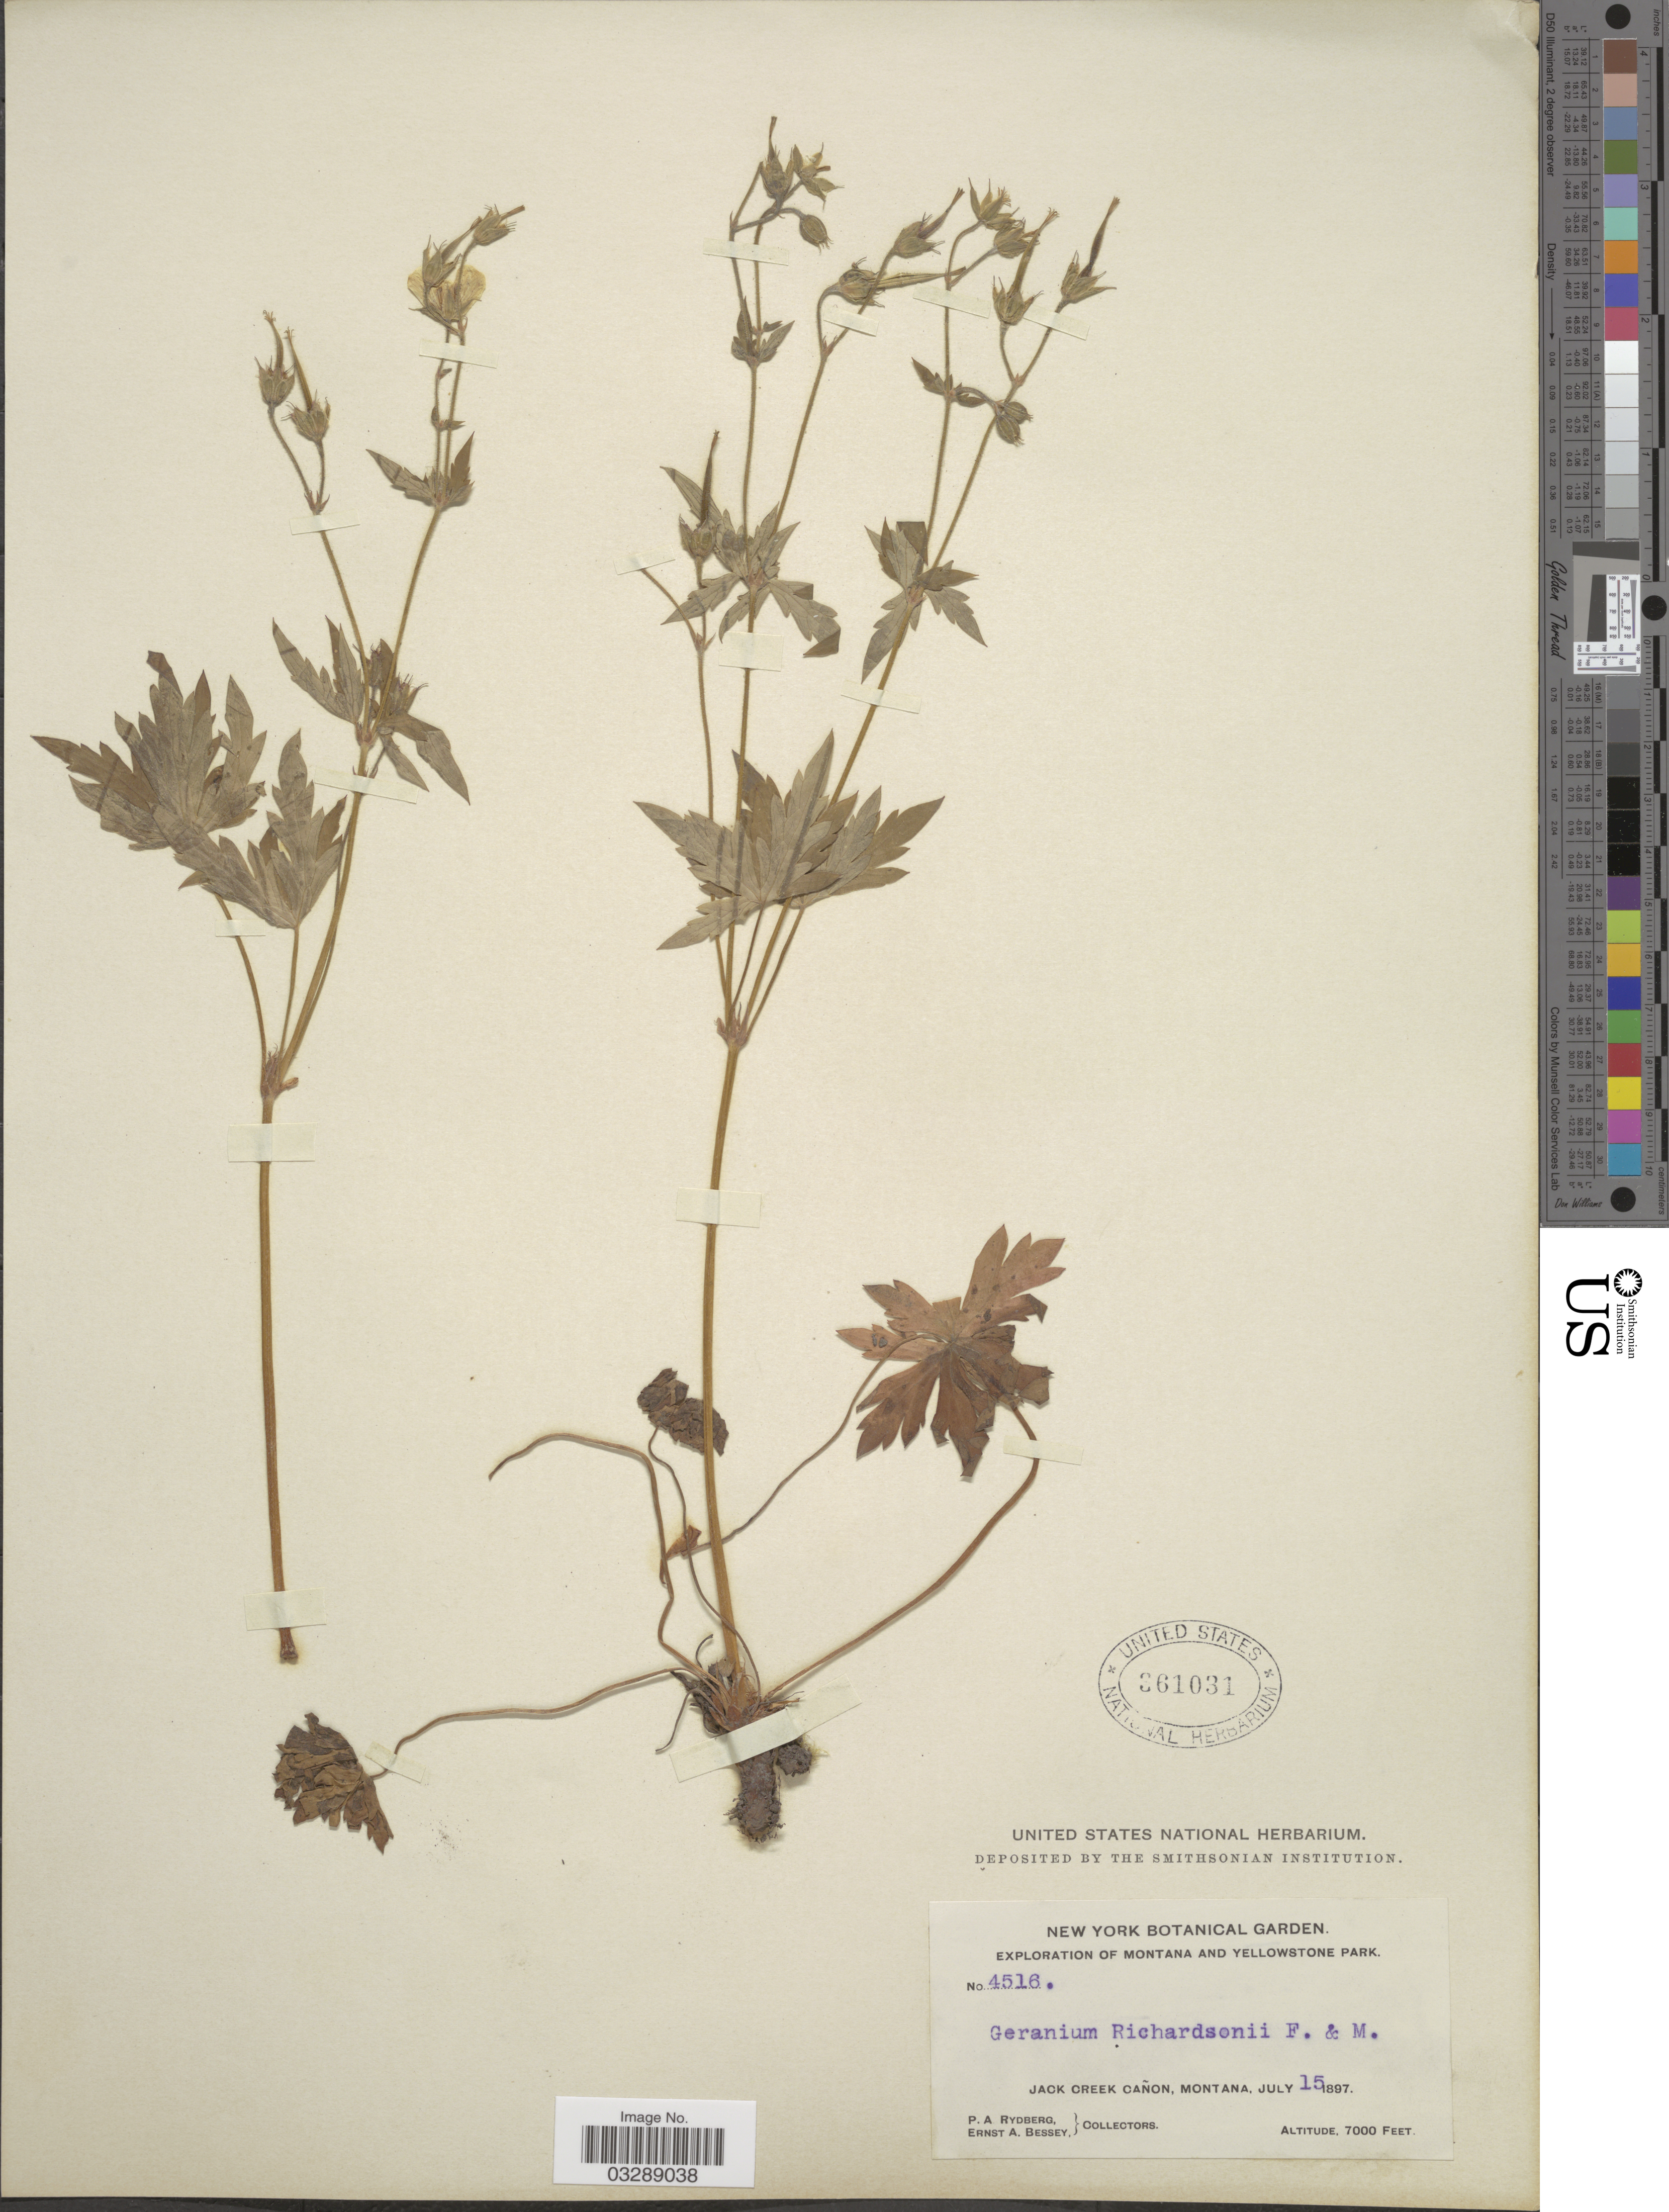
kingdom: Plantae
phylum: Tracheophyta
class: Magnoliopsida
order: Geraniales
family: Geraniaceae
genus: Geranium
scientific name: Geranium richardsonii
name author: Fisch. & Trautv.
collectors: P. A. Rydberg & E. A. Bessey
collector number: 4516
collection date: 1897-07-15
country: United States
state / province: Montana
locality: Yellowstone Park. Jack Creek Cañon.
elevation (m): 2134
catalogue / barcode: US 361031